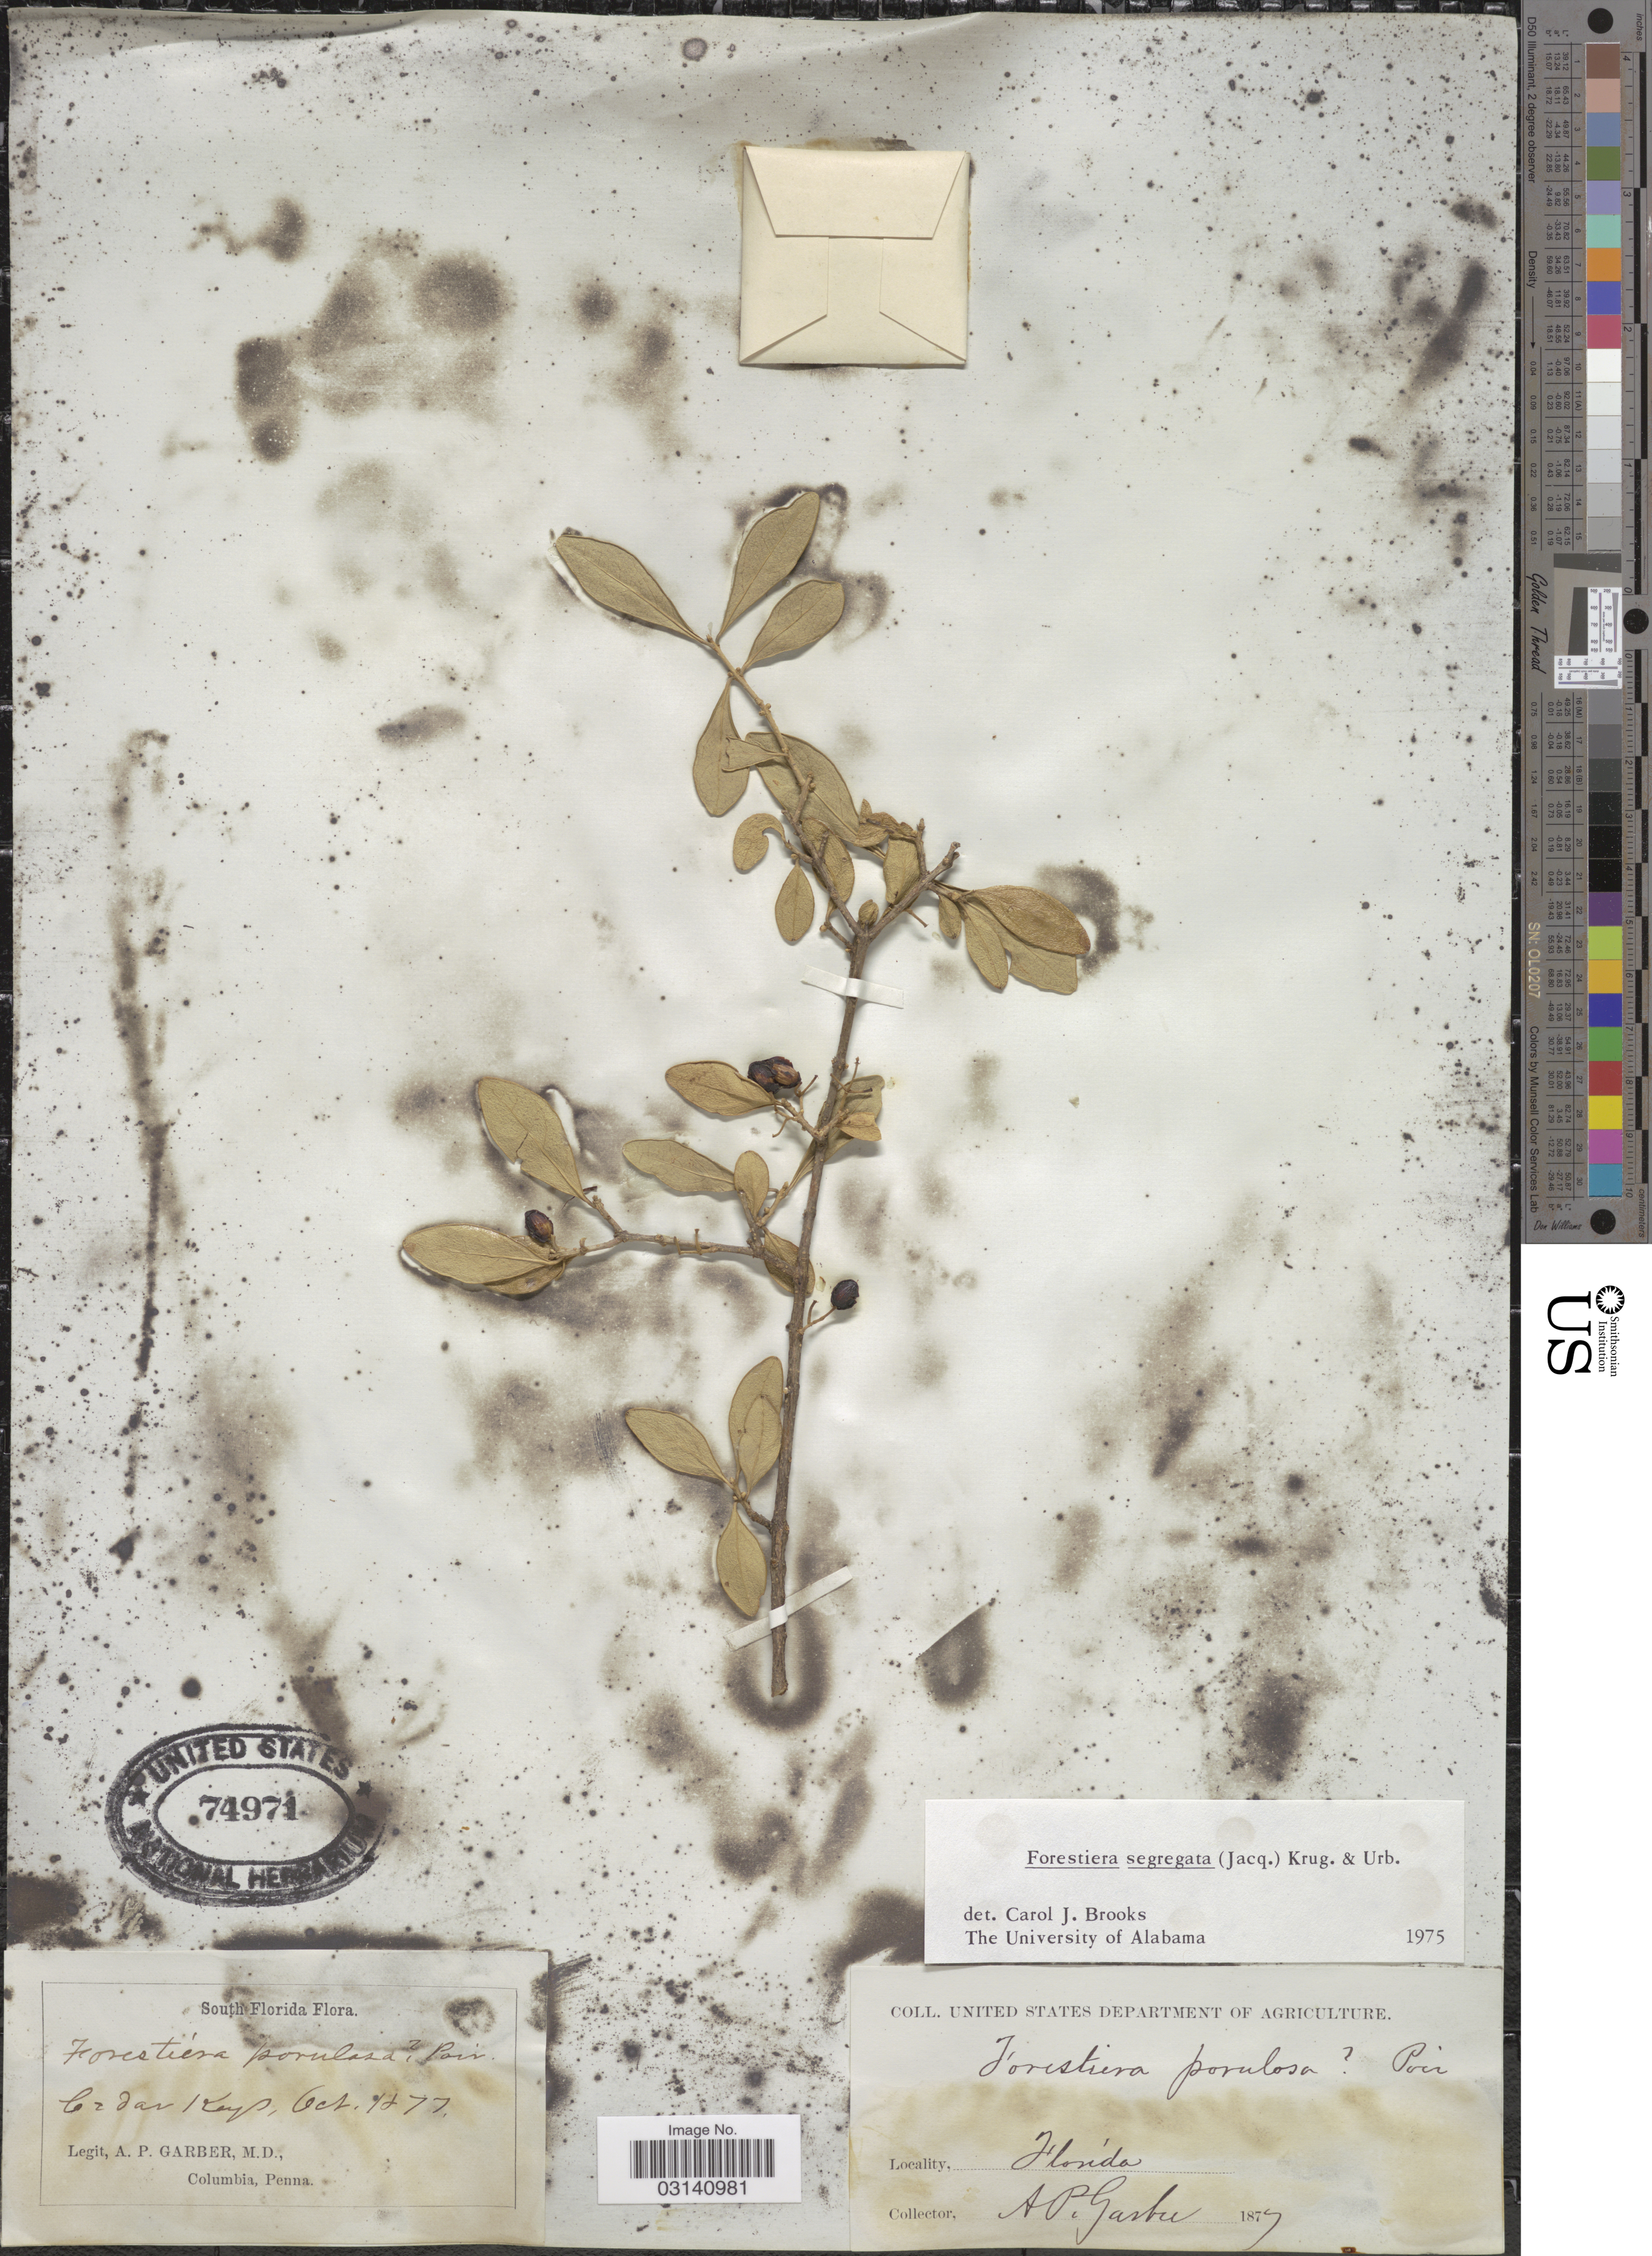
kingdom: Plantae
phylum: Tracheophyta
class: Magnoliopsida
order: Lamiales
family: Oleaceae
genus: Forestiera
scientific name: Forestiera segregata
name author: (Jacq.) Krug & Urb.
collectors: A. P. Garber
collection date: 1877-10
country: United States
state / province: Florida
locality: South Florida. Cedar Keys.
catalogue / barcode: US 74971